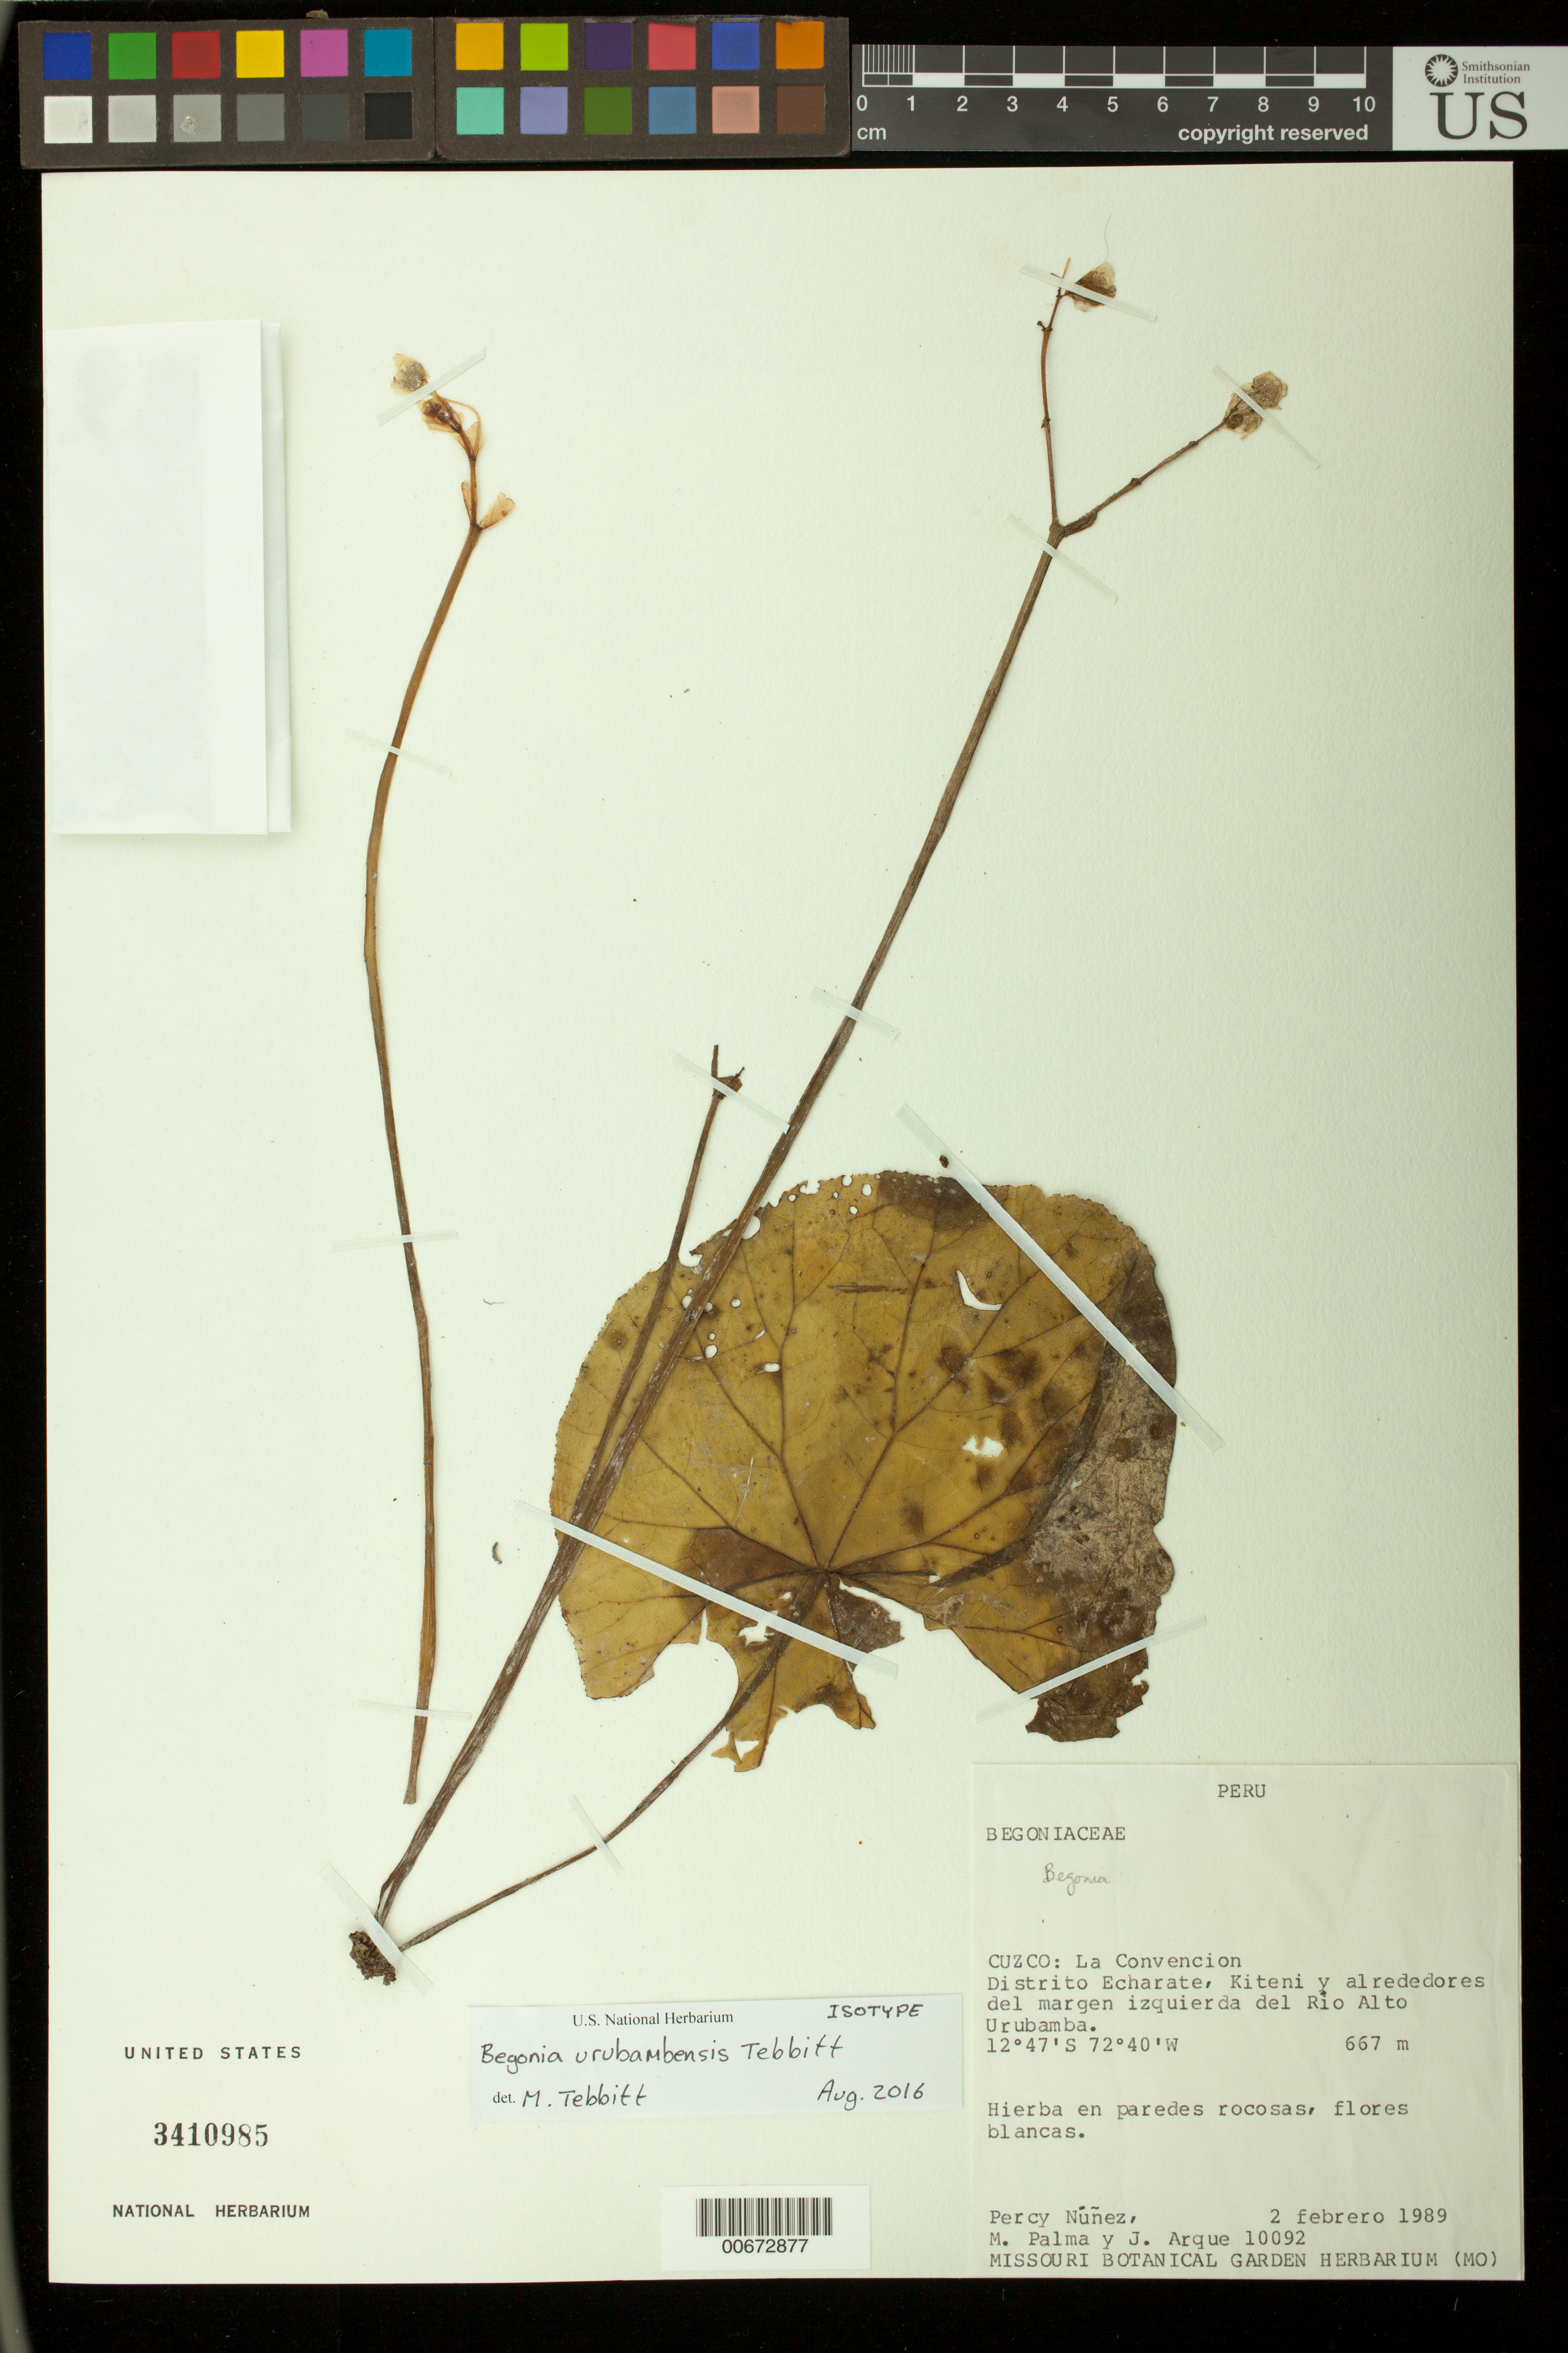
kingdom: Plantae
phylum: Tracheophyta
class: Magnoliopsida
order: Cucurbitales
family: Begoniaceae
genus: Begonia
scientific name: Begonia urubambensis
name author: Tebbitt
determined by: Tebbitt, M. C.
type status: Isotype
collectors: P. Nuñez V., M. Palma & J. Arque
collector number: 10092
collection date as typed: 02 Feb 1989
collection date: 1989-02-02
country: Peru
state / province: Cusco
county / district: La Convención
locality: Cuzco: La Convencion. Distrito Echarate, Kiteni y alrededores del margen izquierda del Río Alto Urubamba.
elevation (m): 667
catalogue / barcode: US 3410985